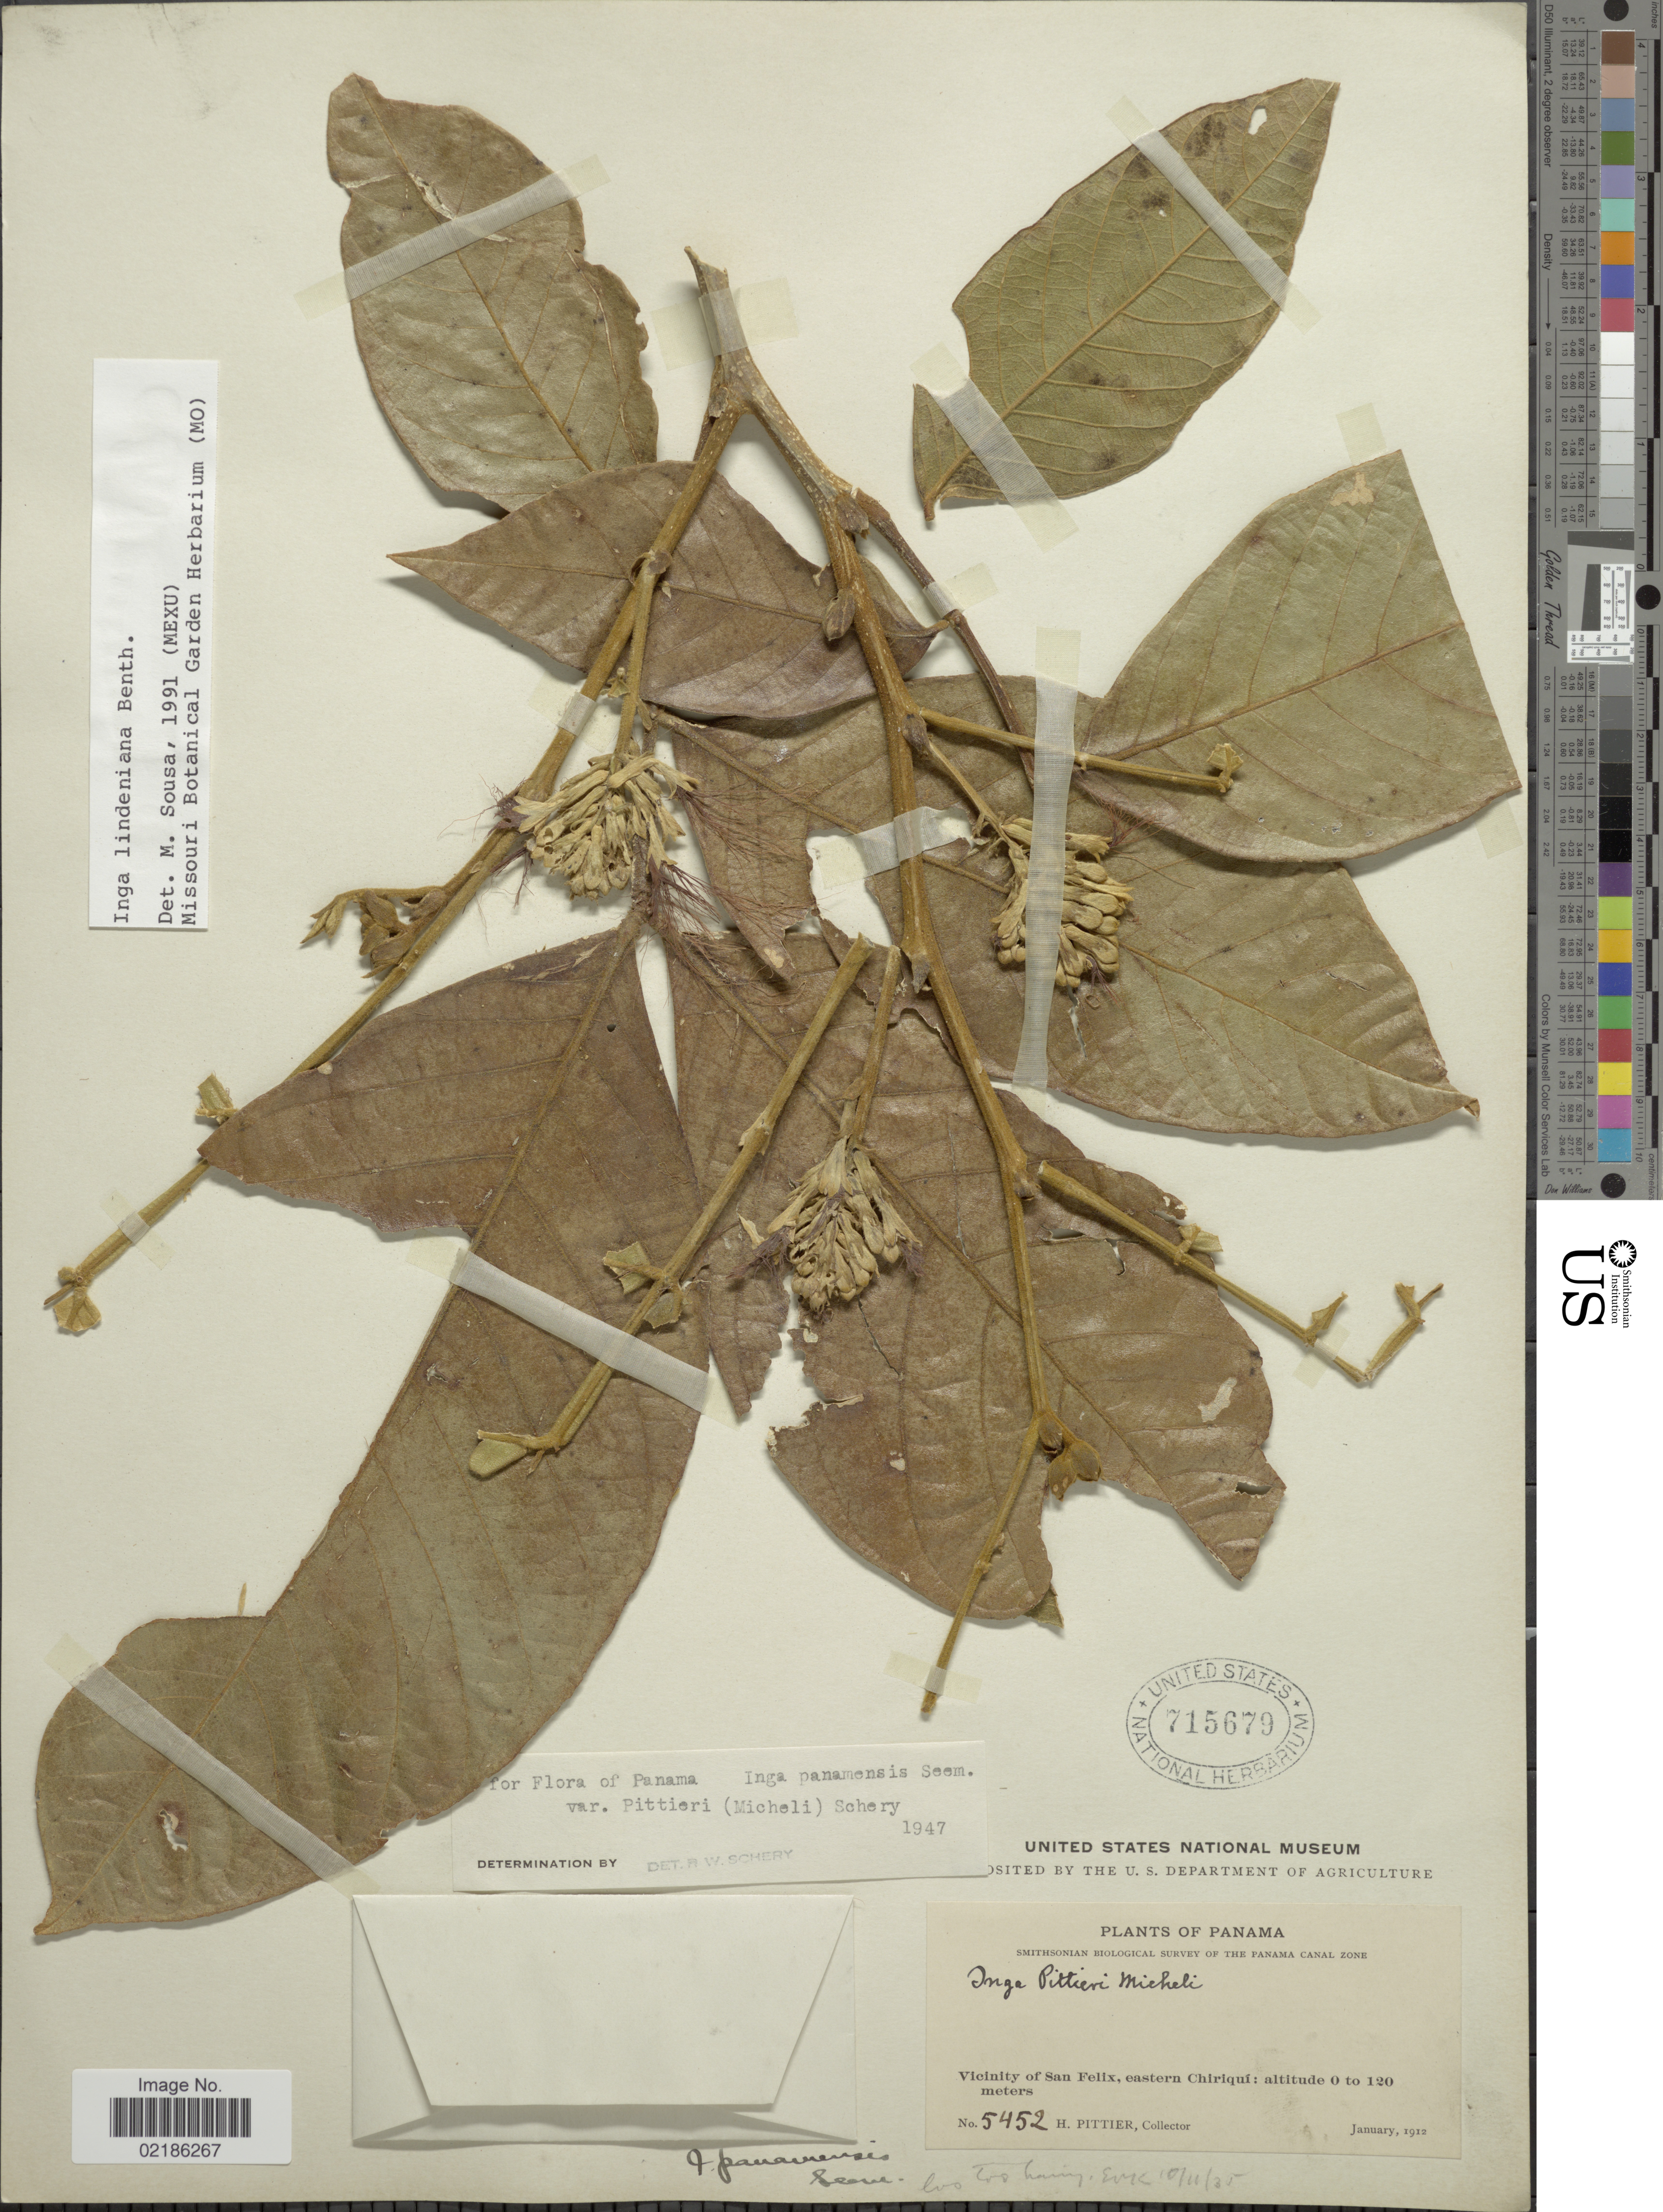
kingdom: Plantae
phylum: Tracheophyta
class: Magnoliopsida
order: Fabales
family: Fabaceae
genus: Inga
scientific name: Inga lindeniana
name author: Benth.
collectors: H. F. Pittier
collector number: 5452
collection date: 1912-01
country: Panama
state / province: Chiriqui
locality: Vicinity of San Felix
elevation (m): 0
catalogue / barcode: US 715679